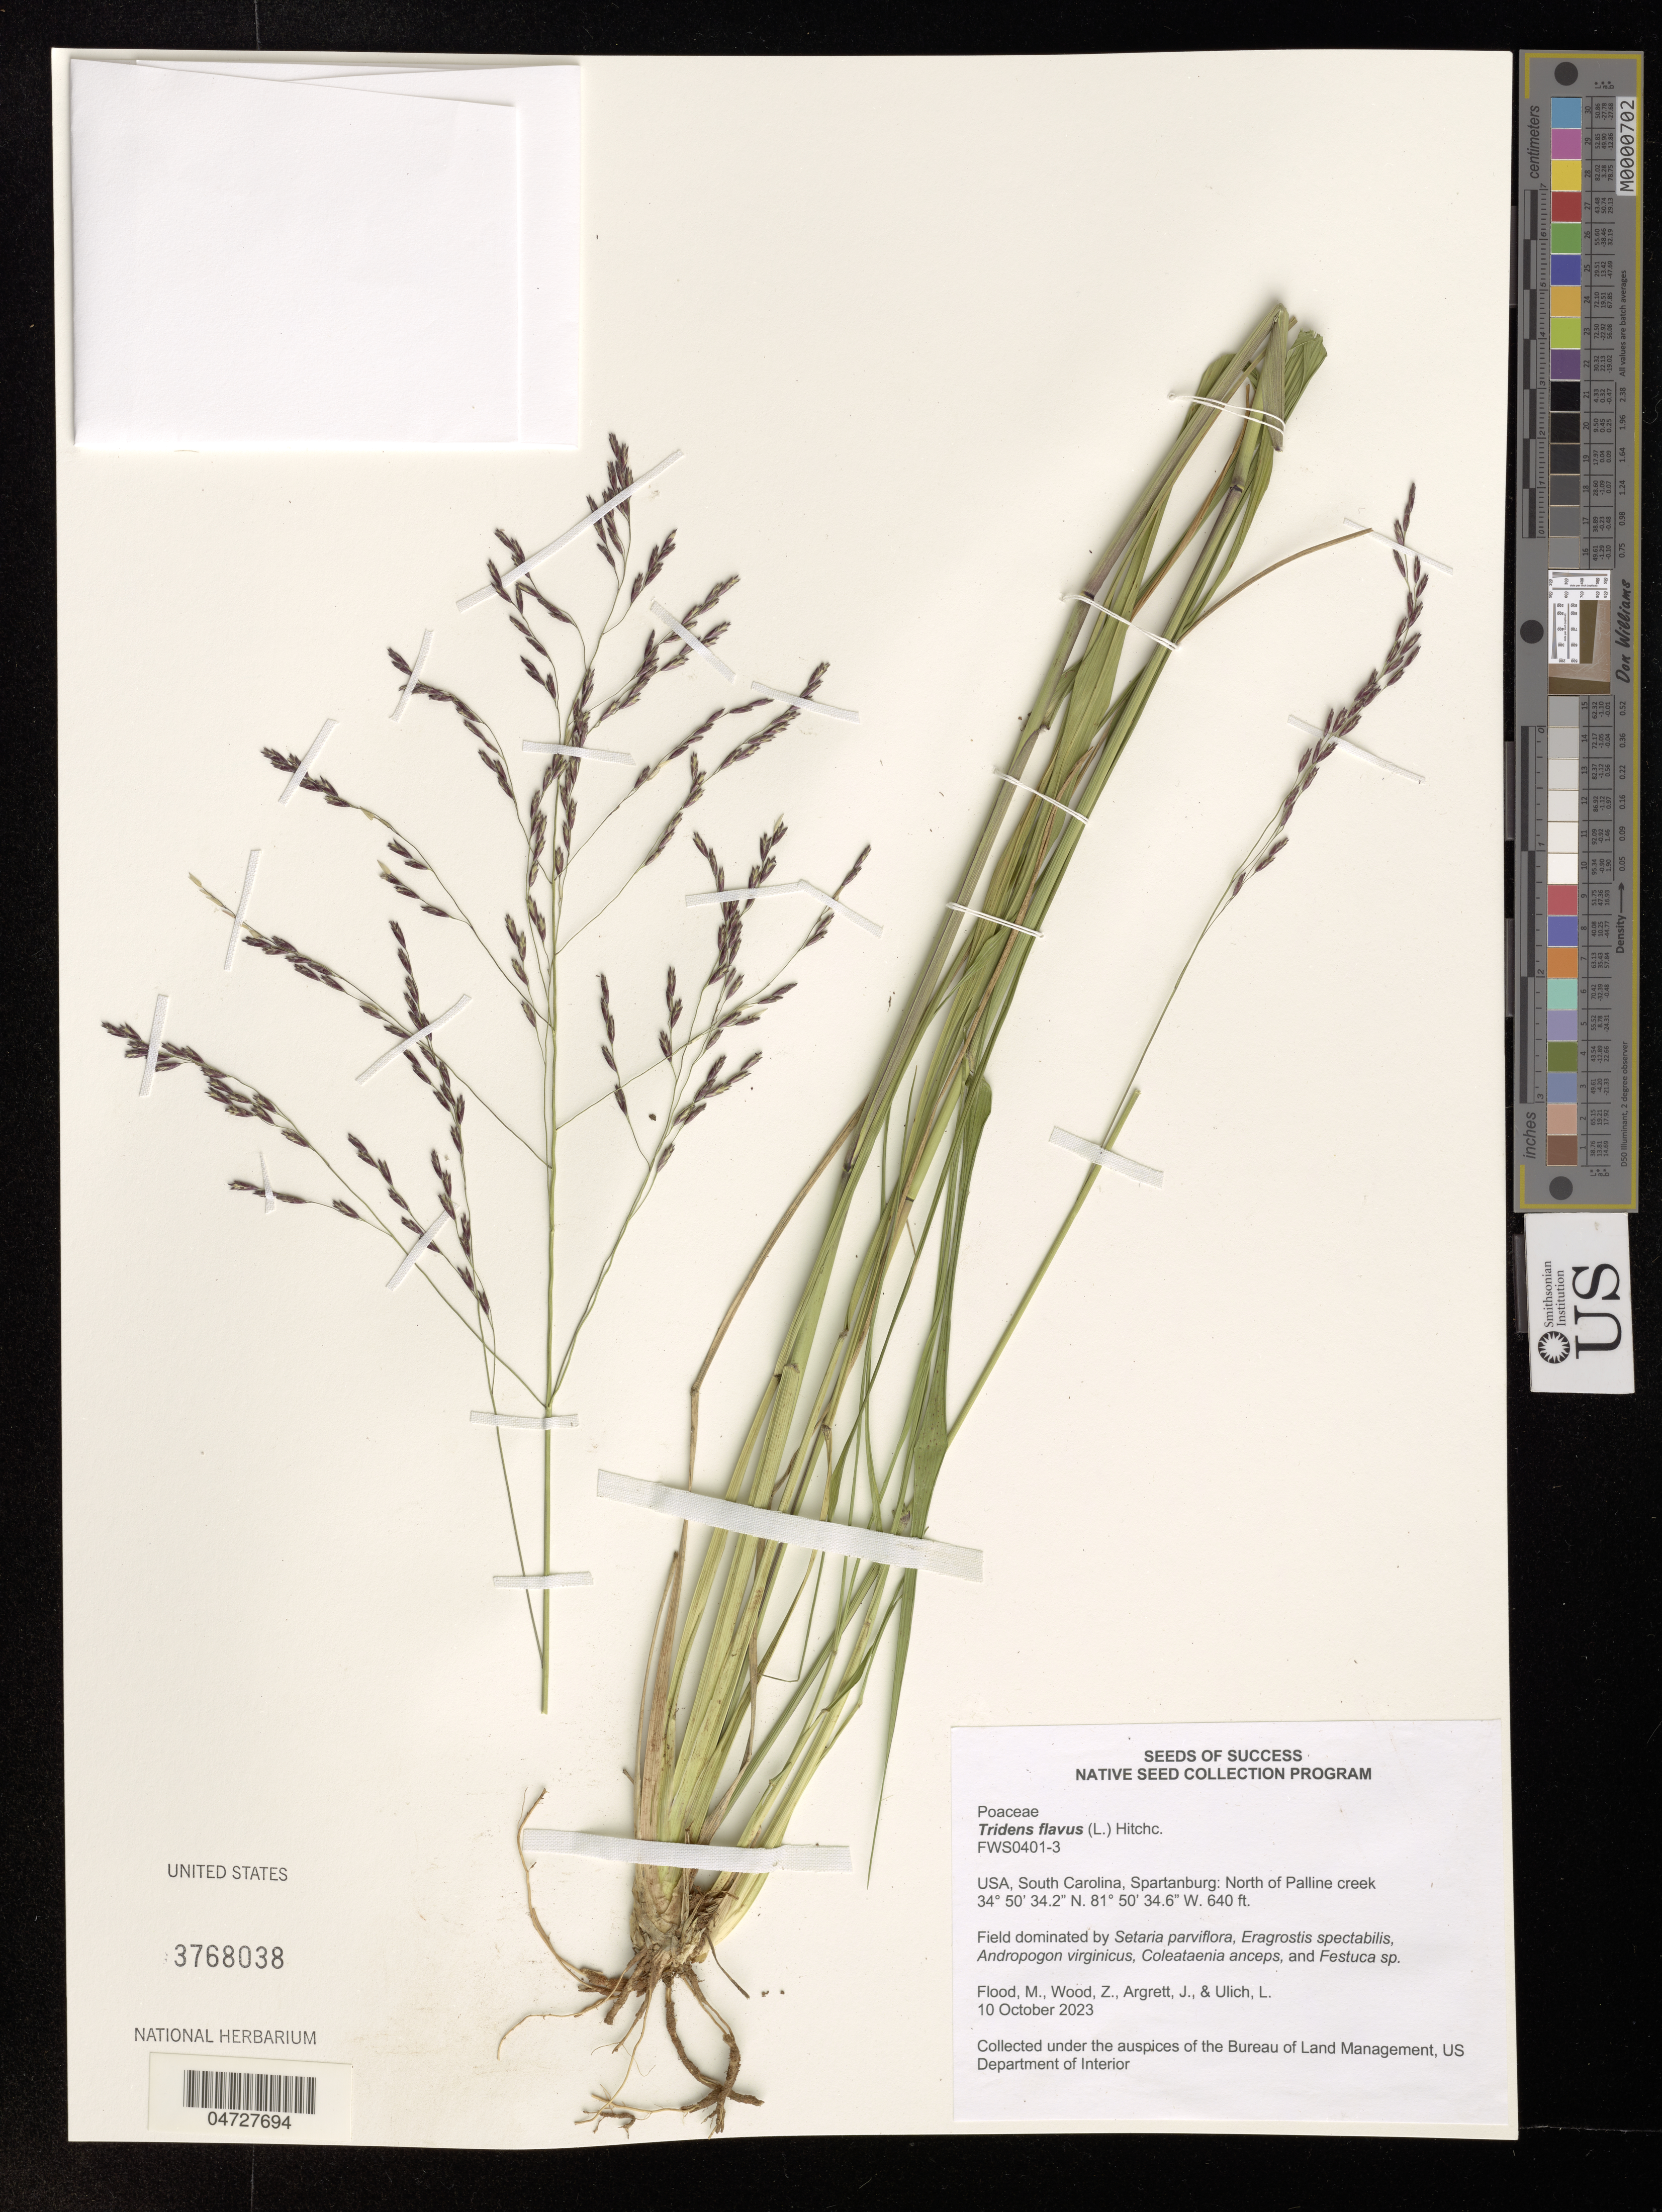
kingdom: Plantae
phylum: Tracheophyta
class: Liliopsida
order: Poales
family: Poaceae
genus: Tridens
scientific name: Tridens flavus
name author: (L.) Hitchc.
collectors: M. Flood, Z. Wood, J. Argrett & L. Ulich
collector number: FWS0401-3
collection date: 2023-10-10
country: United States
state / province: South Carolina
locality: Spartanburg: North of Palline creek.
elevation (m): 195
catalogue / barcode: US 3768038